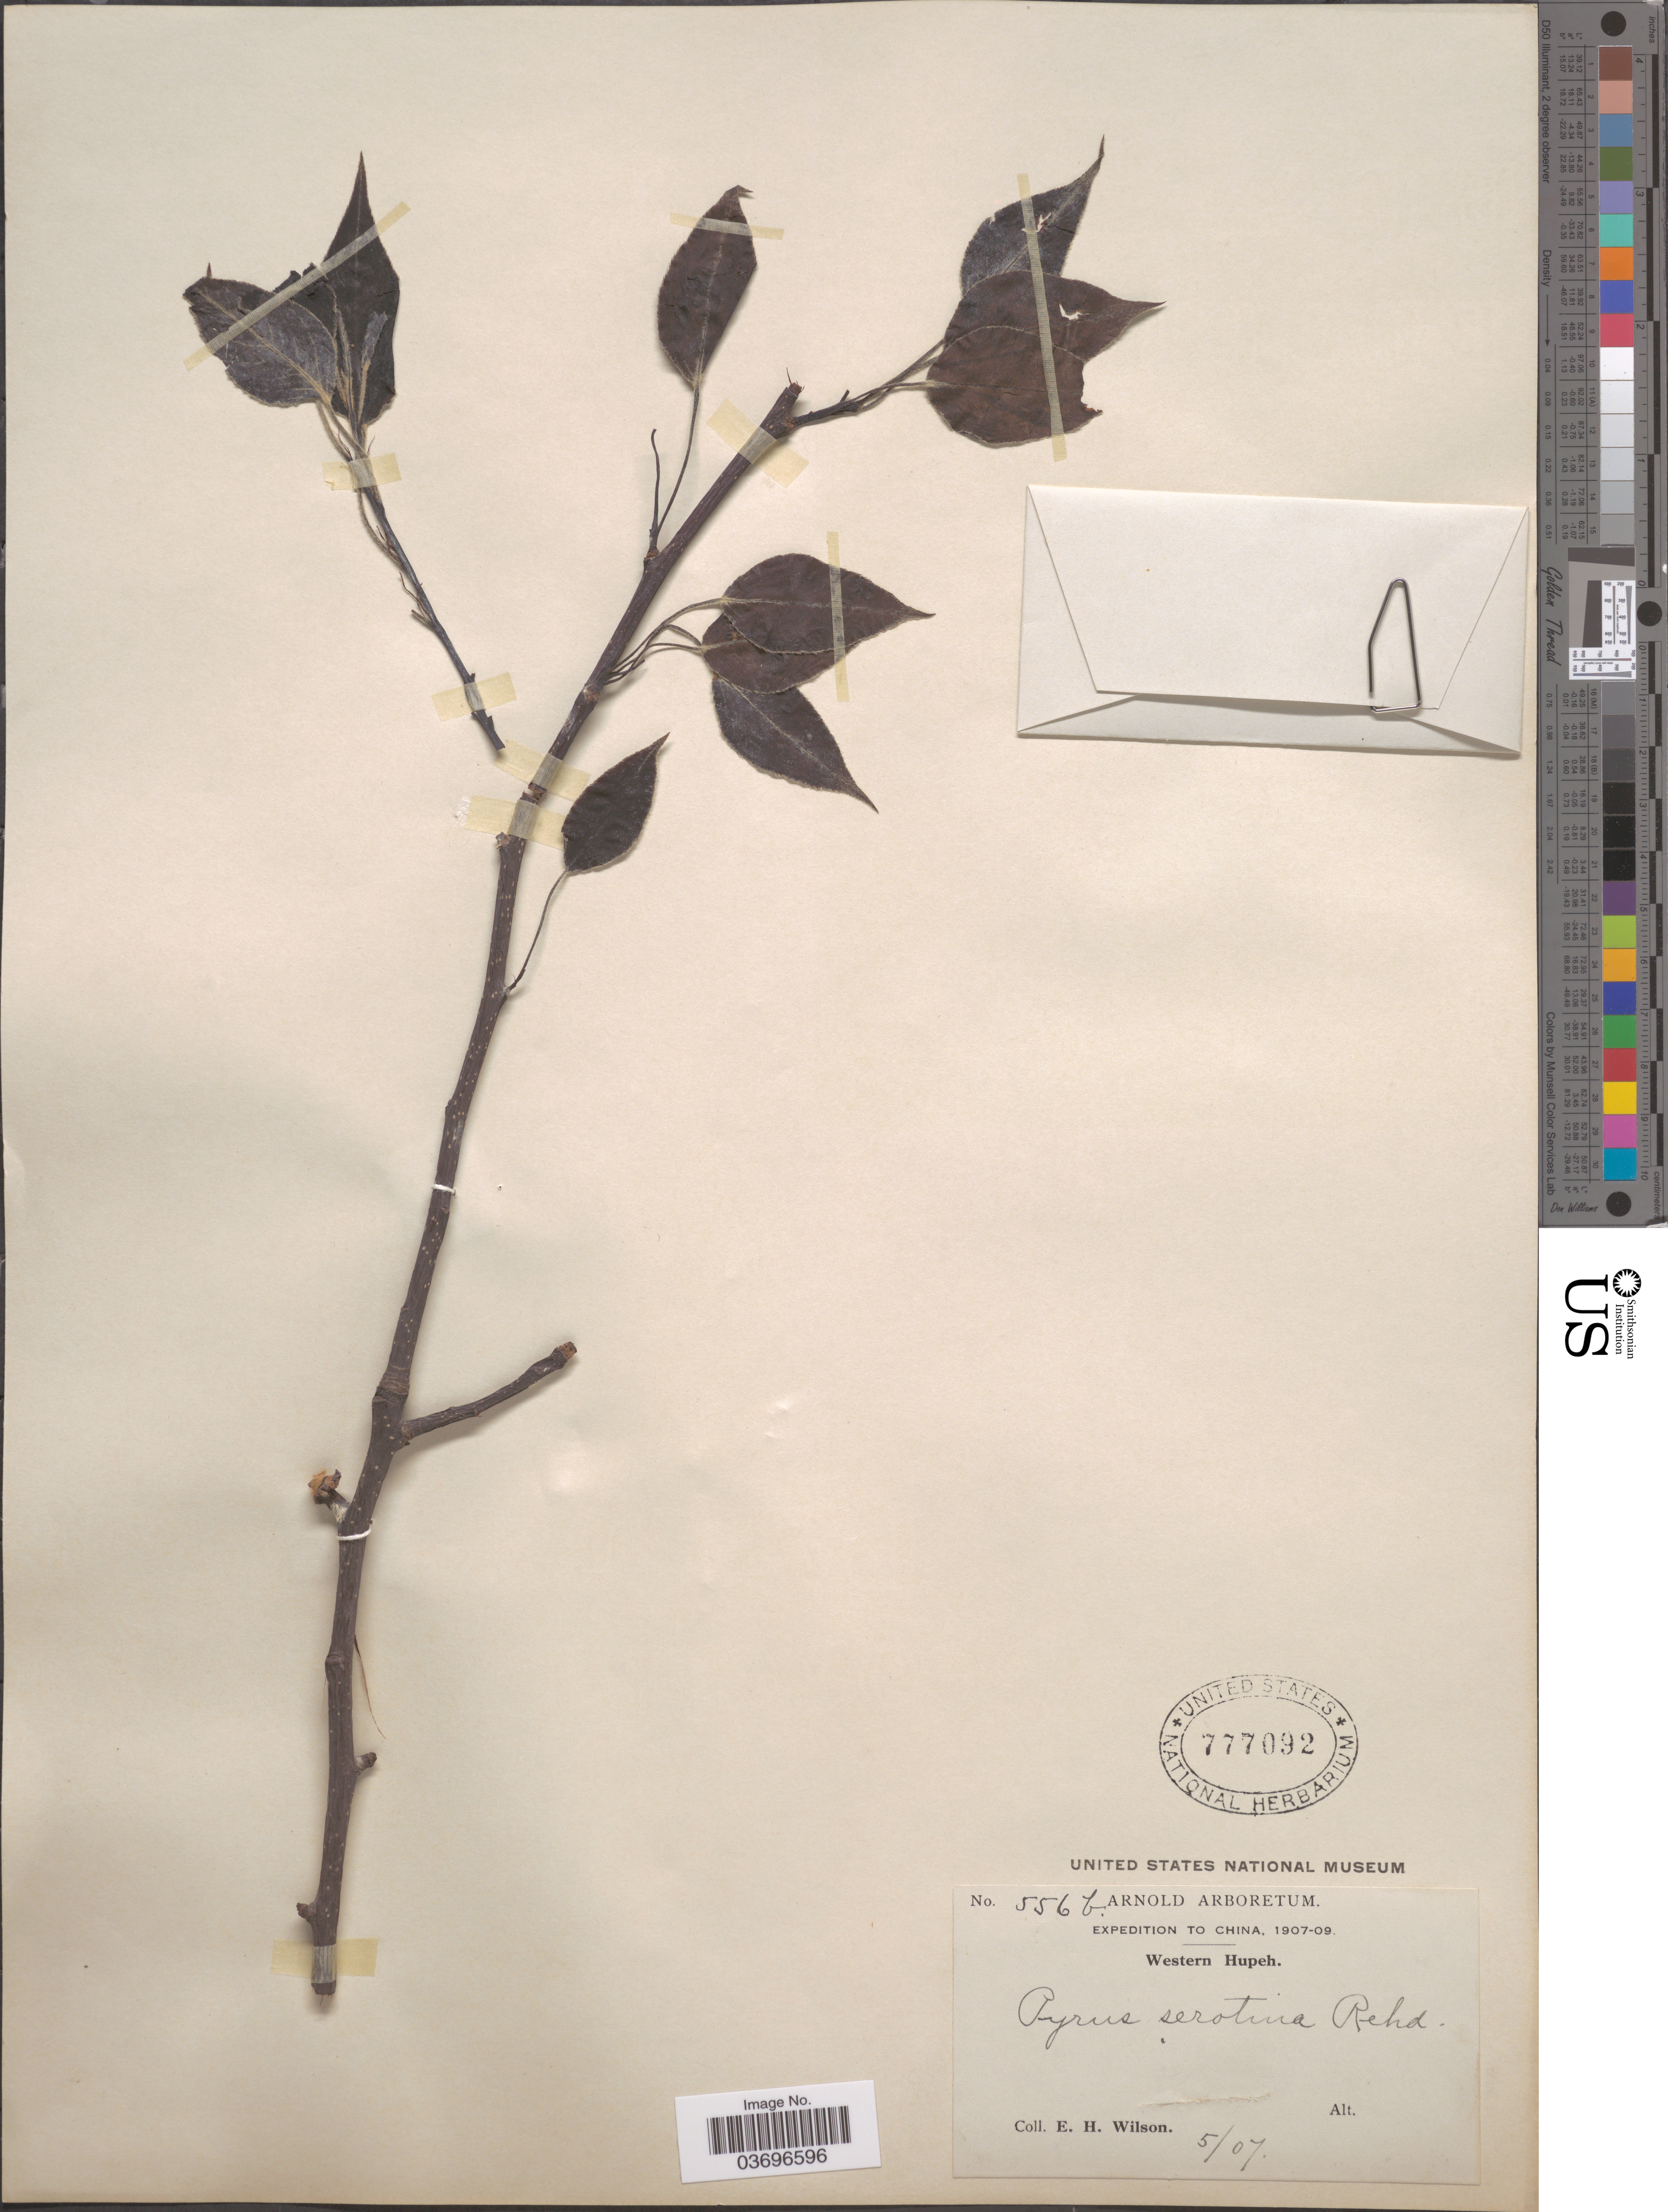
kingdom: Plantae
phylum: Tracheophyta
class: Magnoliopsida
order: Rosales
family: Rosaceae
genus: Pyrus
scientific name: Pyrus pyrifolia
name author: (Burm. f.) Nakai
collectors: E. Wilson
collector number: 556b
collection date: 1907-05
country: China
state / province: Hubei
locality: Western Hupeh.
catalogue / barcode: US 777092